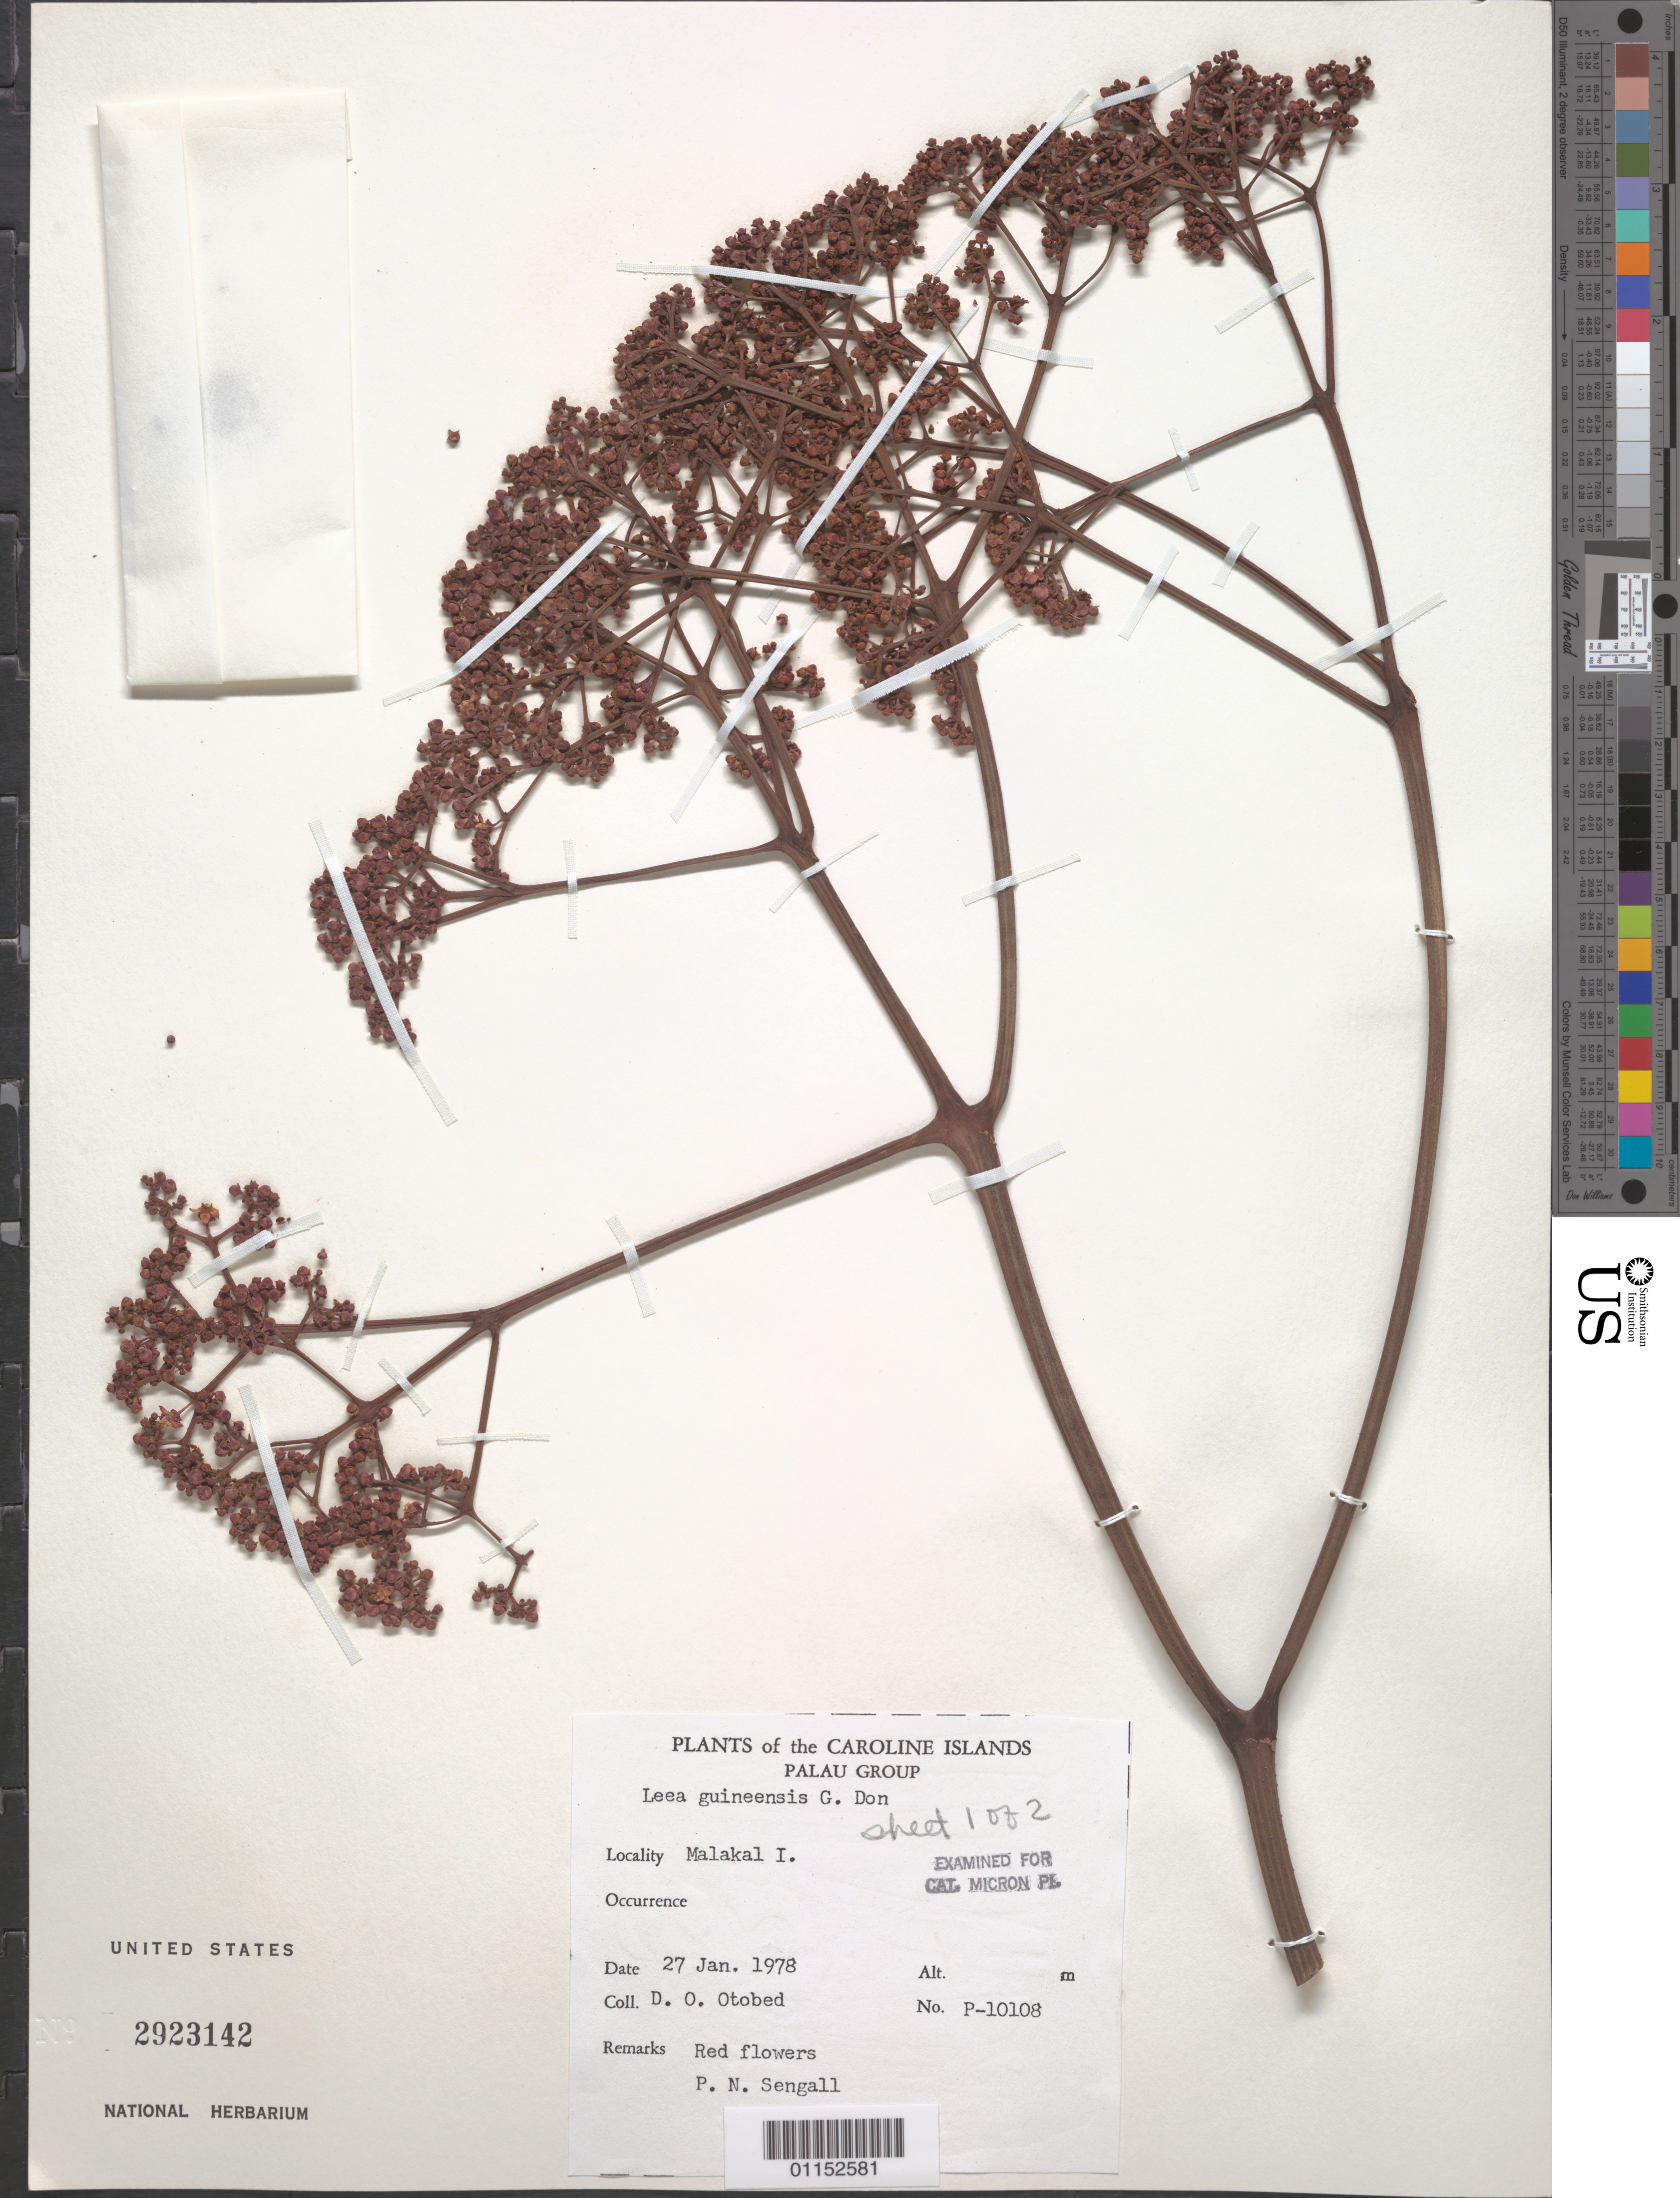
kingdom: Plantae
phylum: Tracheophyta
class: Magnoliopsida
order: Vitales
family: Vitaceae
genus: Leea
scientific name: Leea guineensis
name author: G. Don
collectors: P. Sengall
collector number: P 10108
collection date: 1978-01-27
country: Palau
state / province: Koror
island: Ngemelachel [Malakal]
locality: Malakal I.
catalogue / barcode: US 2923142